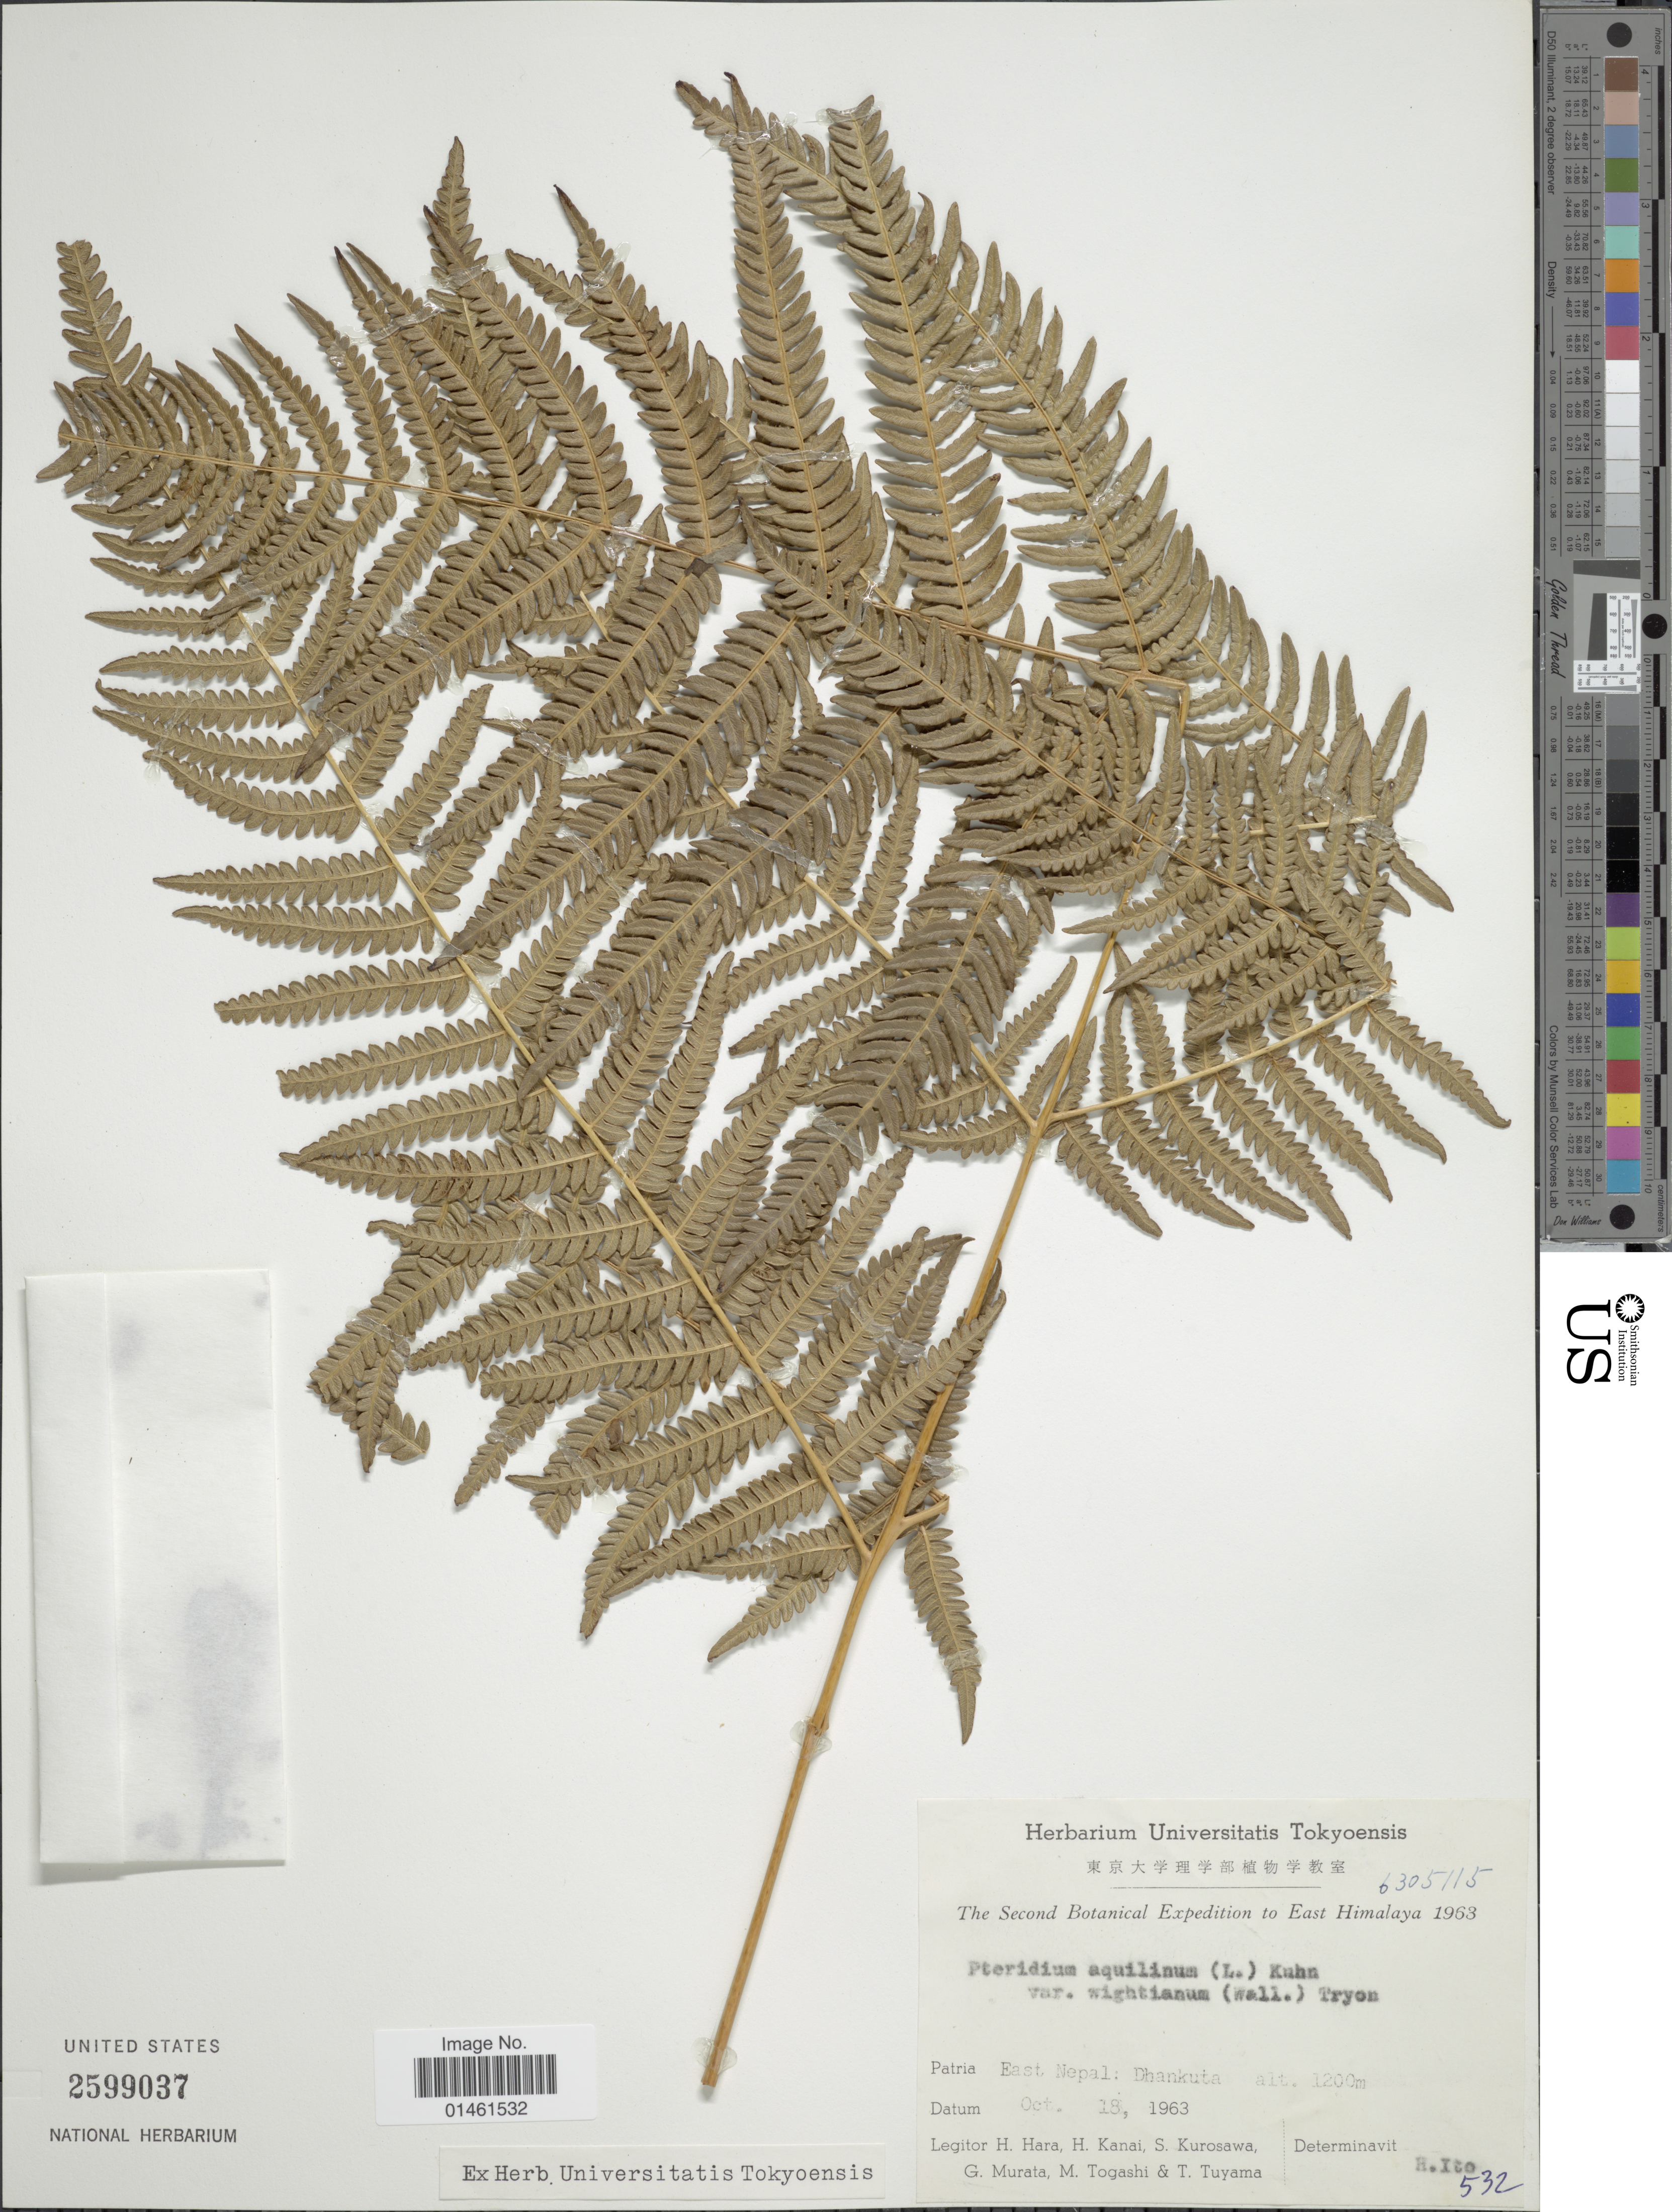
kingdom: Plantae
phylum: Tracheophyta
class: Polypodiopsida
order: Polypodiales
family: Dennstaedtiaceae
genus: Pteridium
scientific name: Pteridium aquilinum var. wightianum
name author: (J. Agardh) R.M. Tryon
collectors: H. Hara, S. Kurosawa, G. Murata & M. Togashi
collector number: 6305115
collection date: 1963-10-18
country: Nepal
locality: East nepal: Dhankuta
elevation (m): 1200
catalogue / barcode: US 2599037